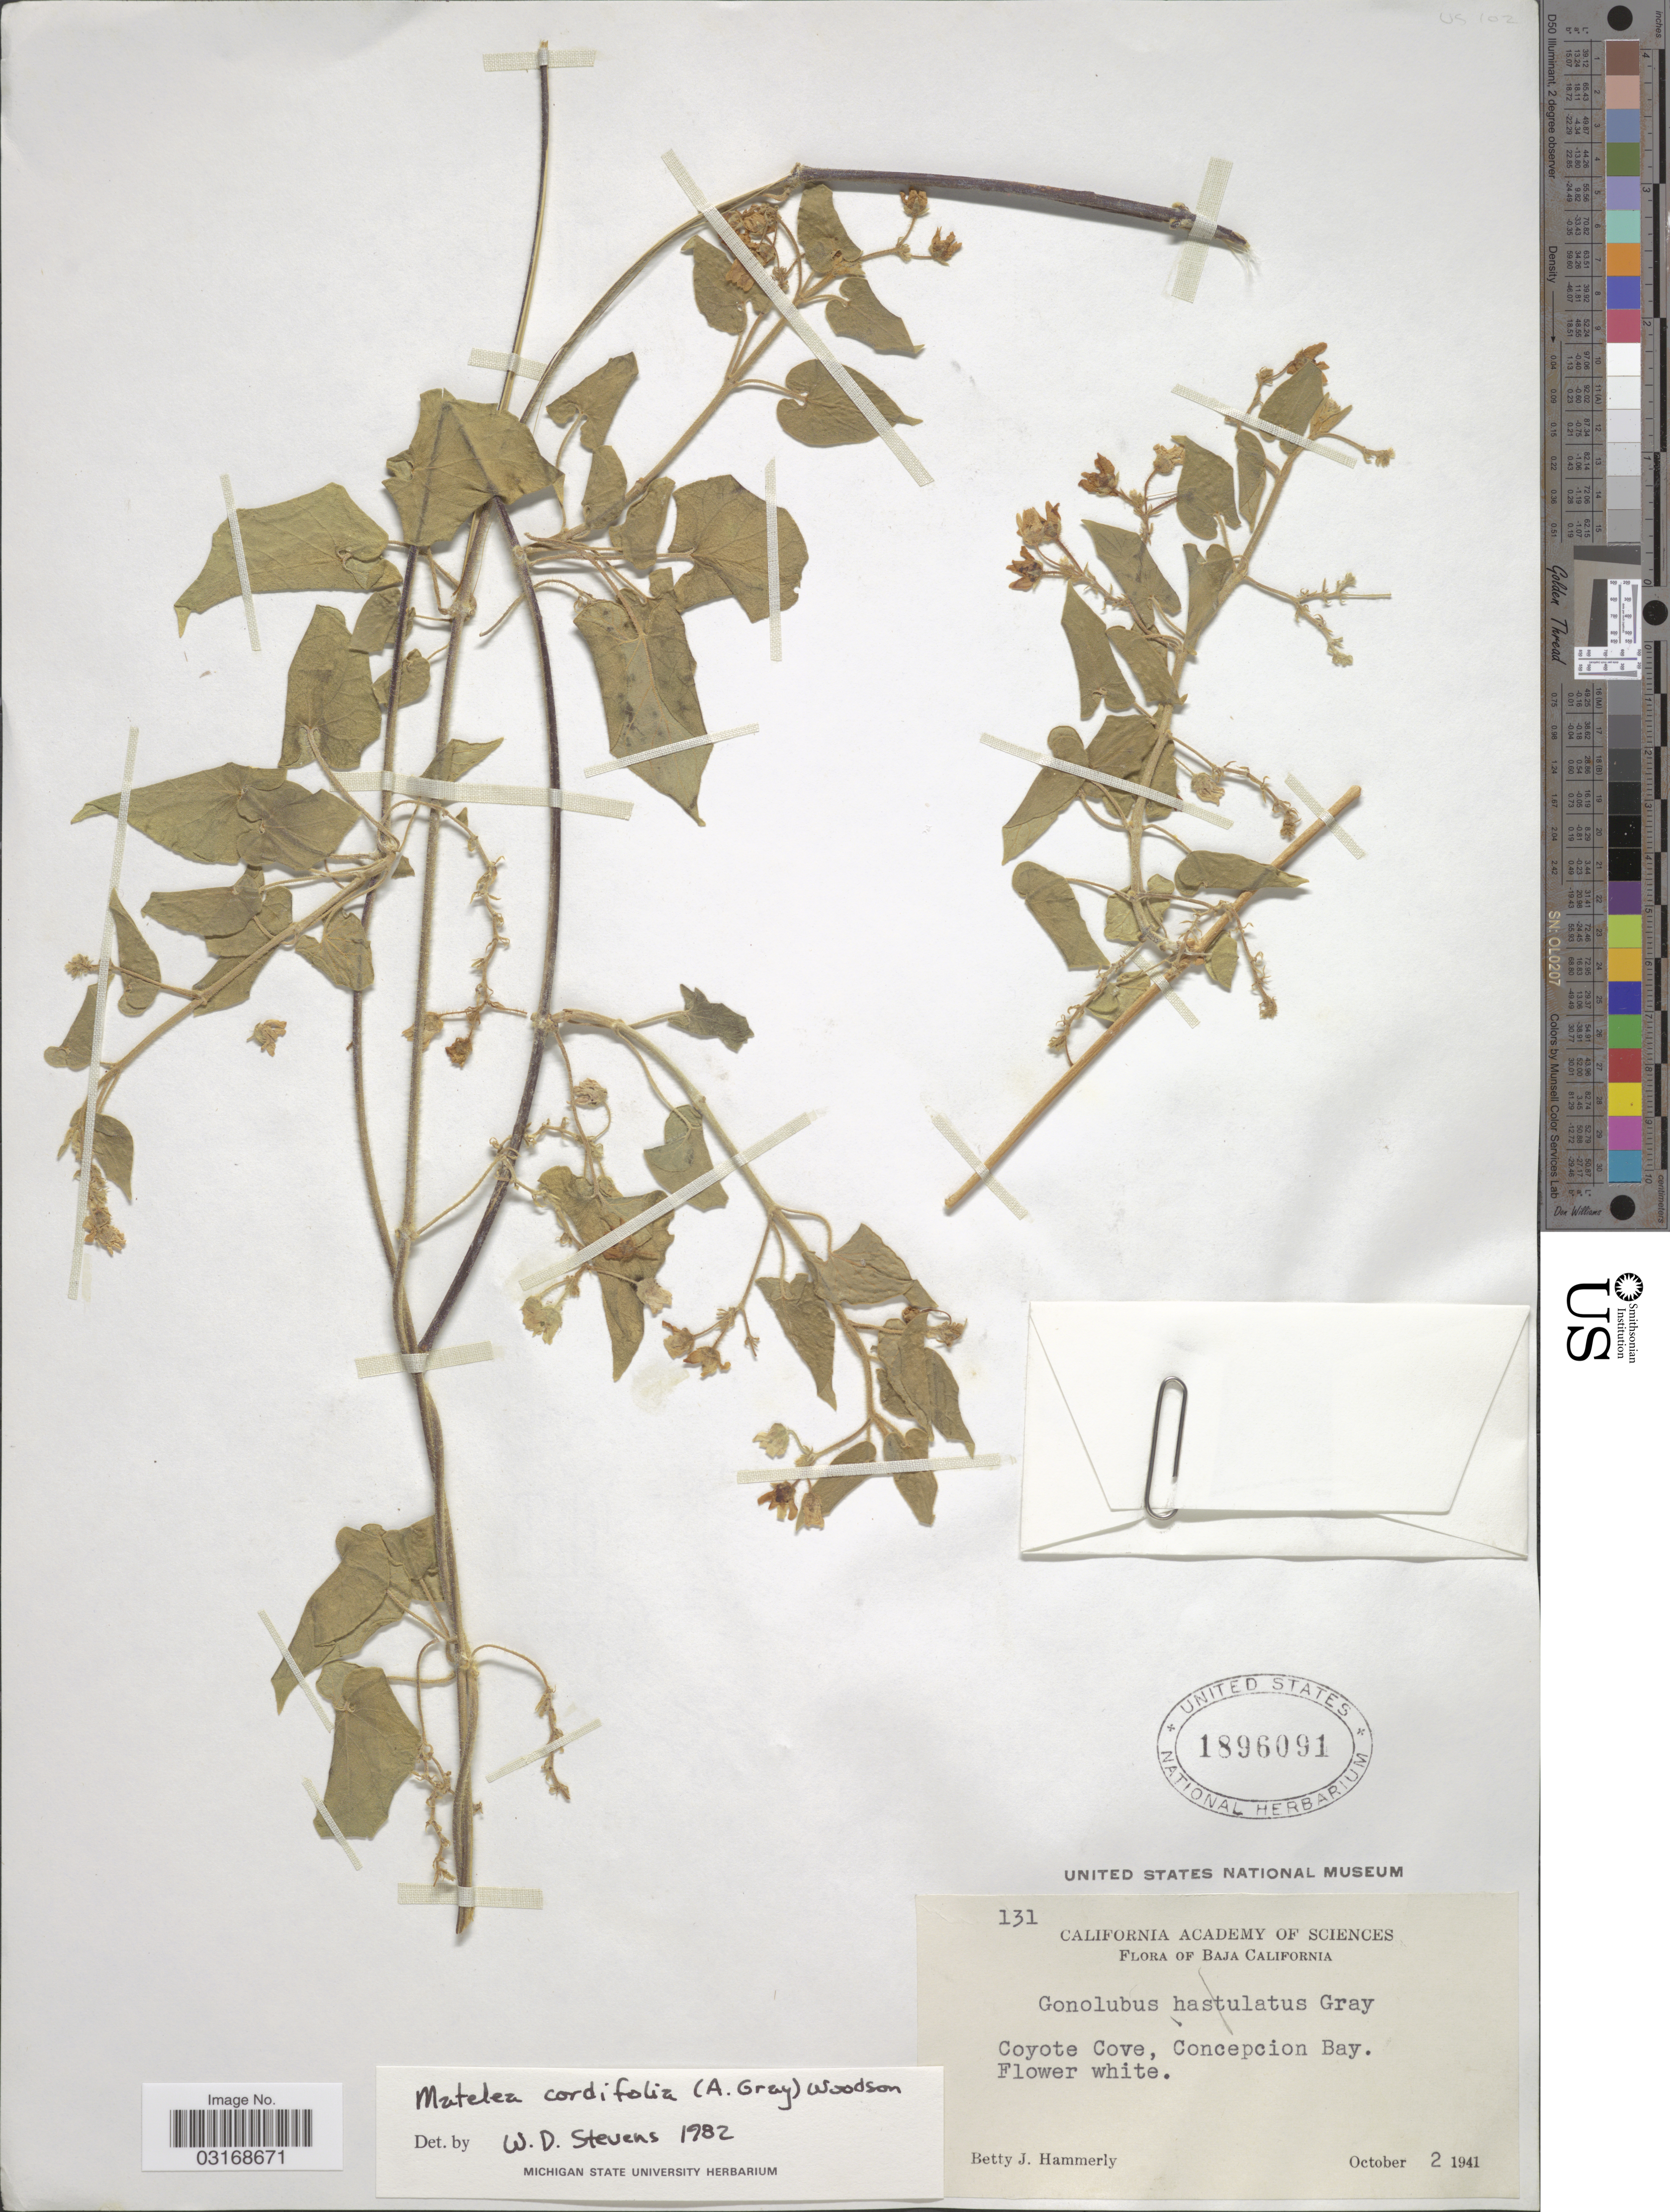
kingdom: Plantae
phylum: Tracheophyta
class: Magnoliopsida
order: Gentianales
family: Apocynaceae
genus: Matelea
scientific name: Matelea cordifolia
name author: (A. Gray) Woodson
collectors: B. J. Hammerly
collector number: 131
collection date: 1941-10-02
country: Mexico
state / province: Baja California Sur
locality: Coyote Cove, Concepcion Bay.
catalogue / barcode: US 1896091